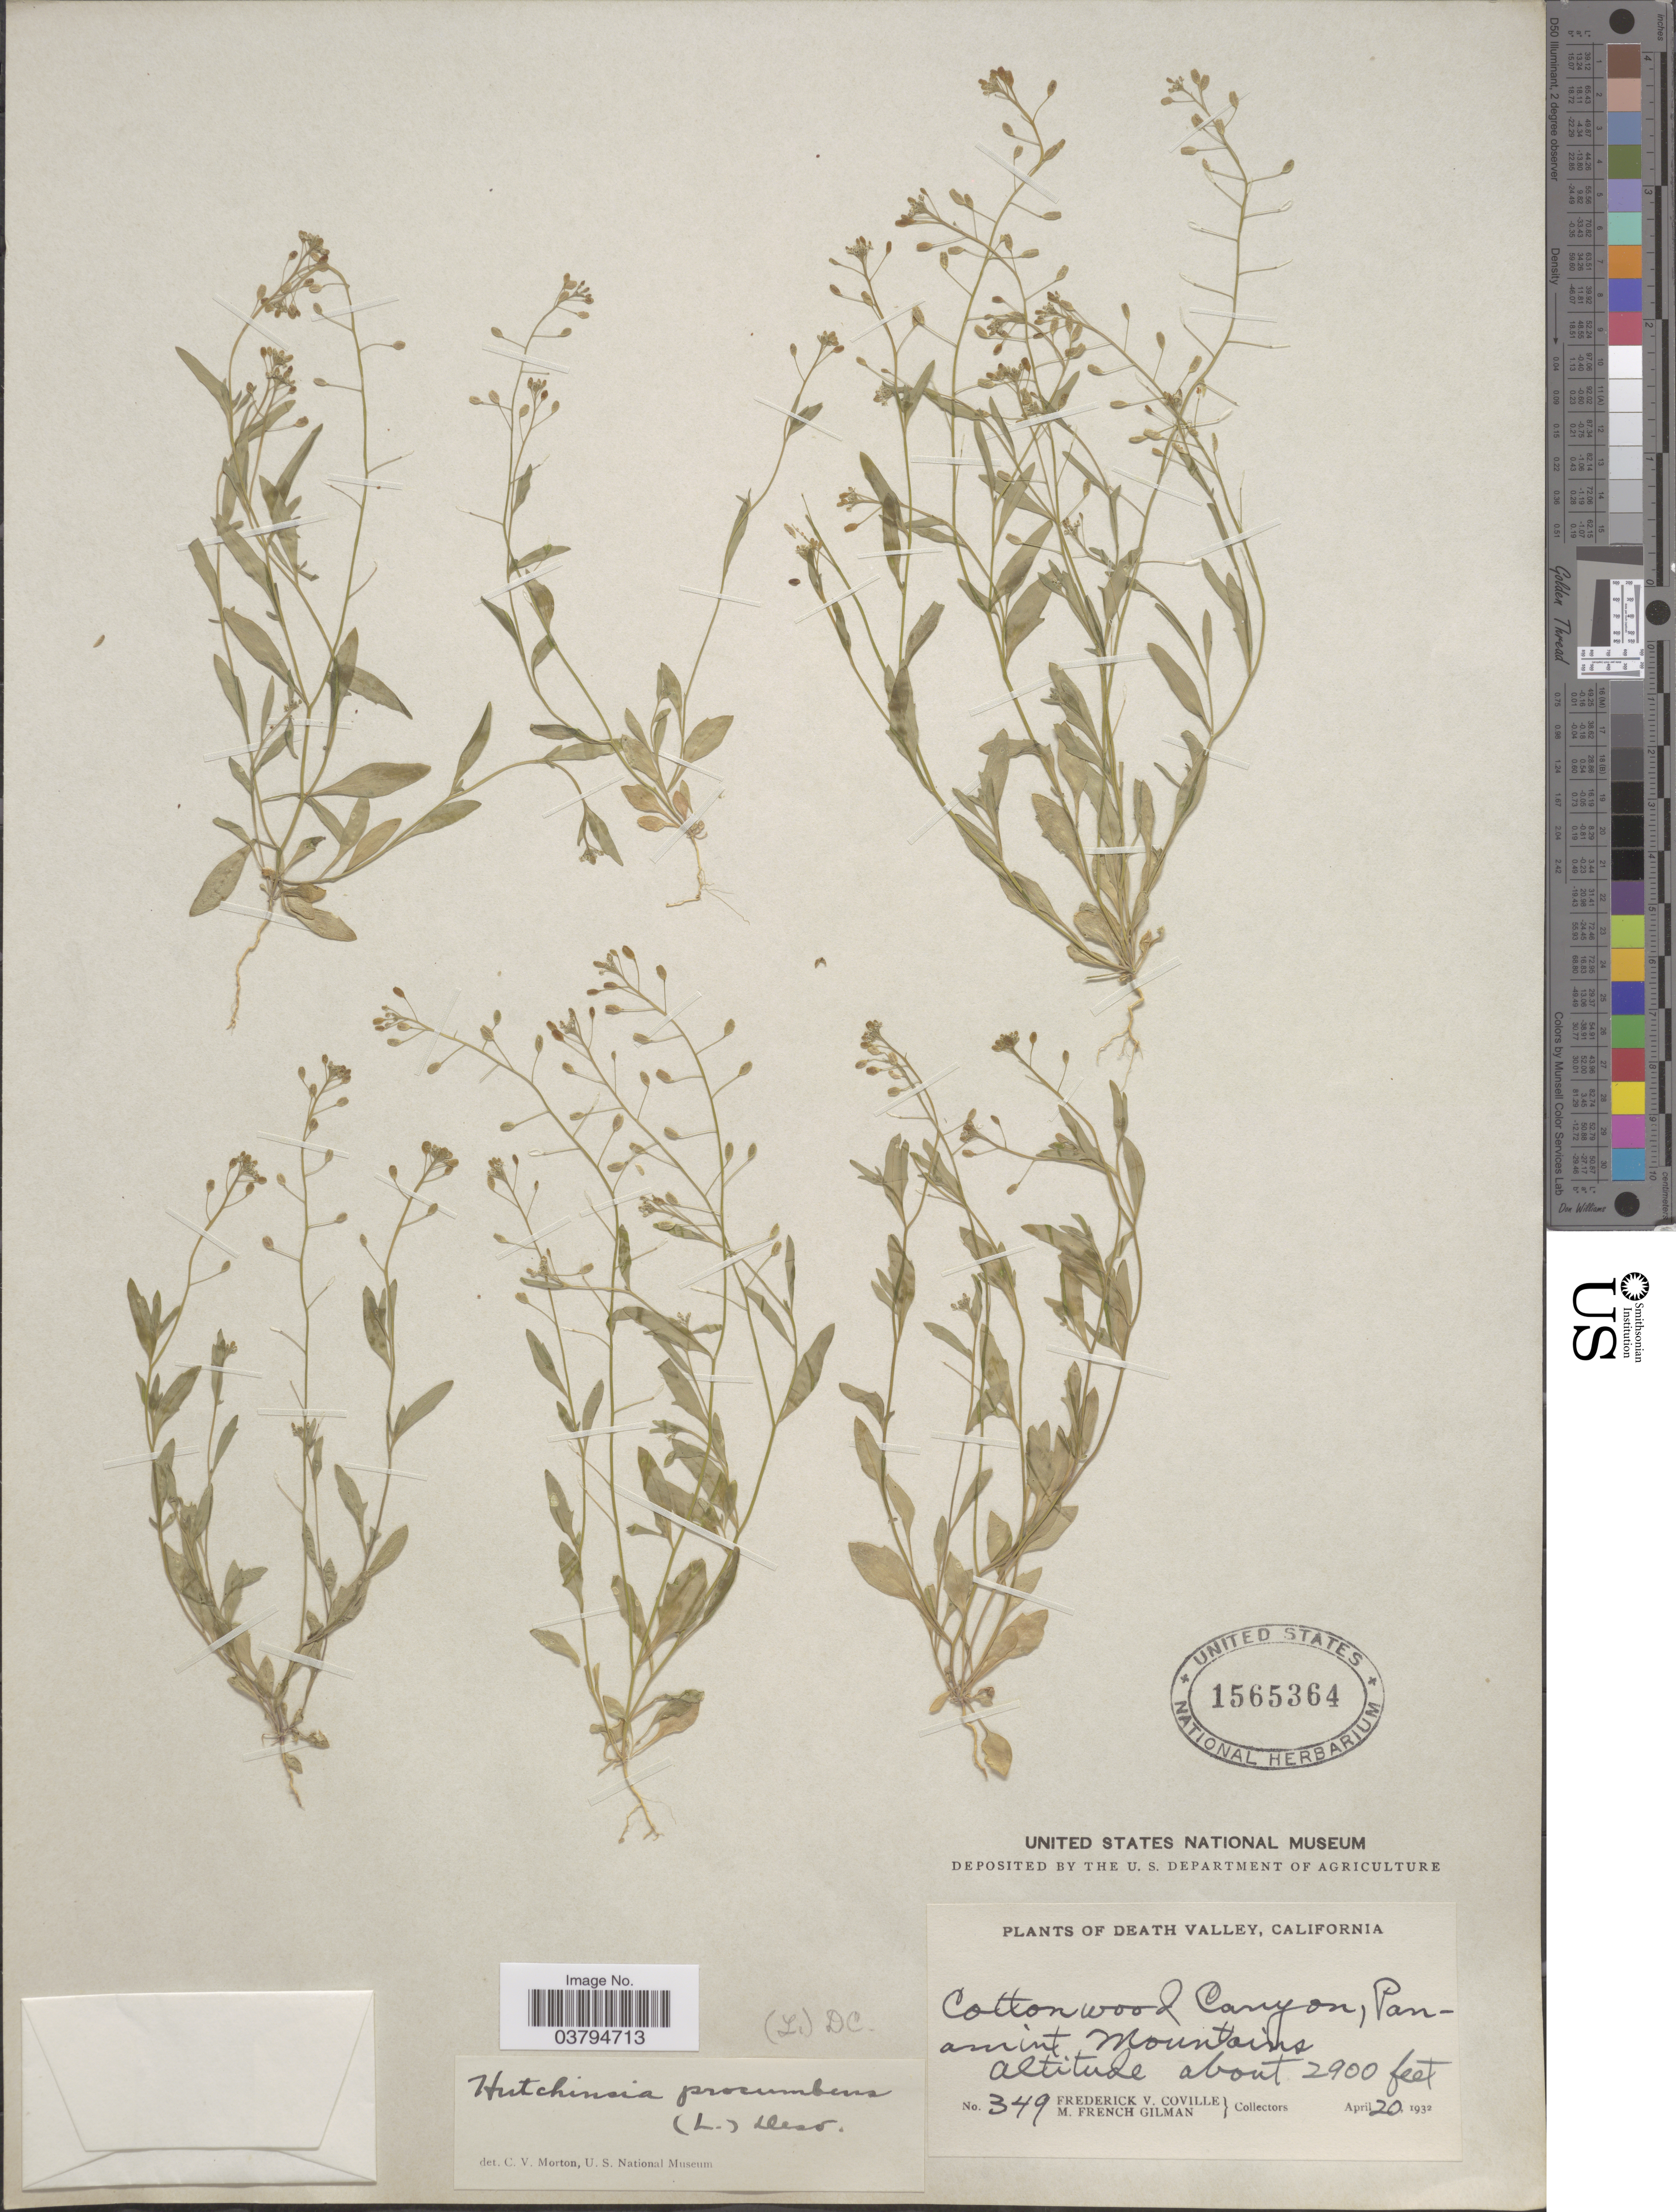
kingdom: Plantae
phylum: Tracheophyta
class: Magnoliopsida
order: Brassicales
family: Brassicaceae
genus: Hornungia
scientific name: Hornungia procumbens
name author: (L.) Hayek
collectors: F. V. Coville & M. F. Gilman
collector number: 349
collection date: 1932-04-20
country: United States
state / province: California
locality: Death Valley. Cottonwood Canyon, Panamint. Mountains.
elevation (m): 884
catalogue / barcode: US 1565364